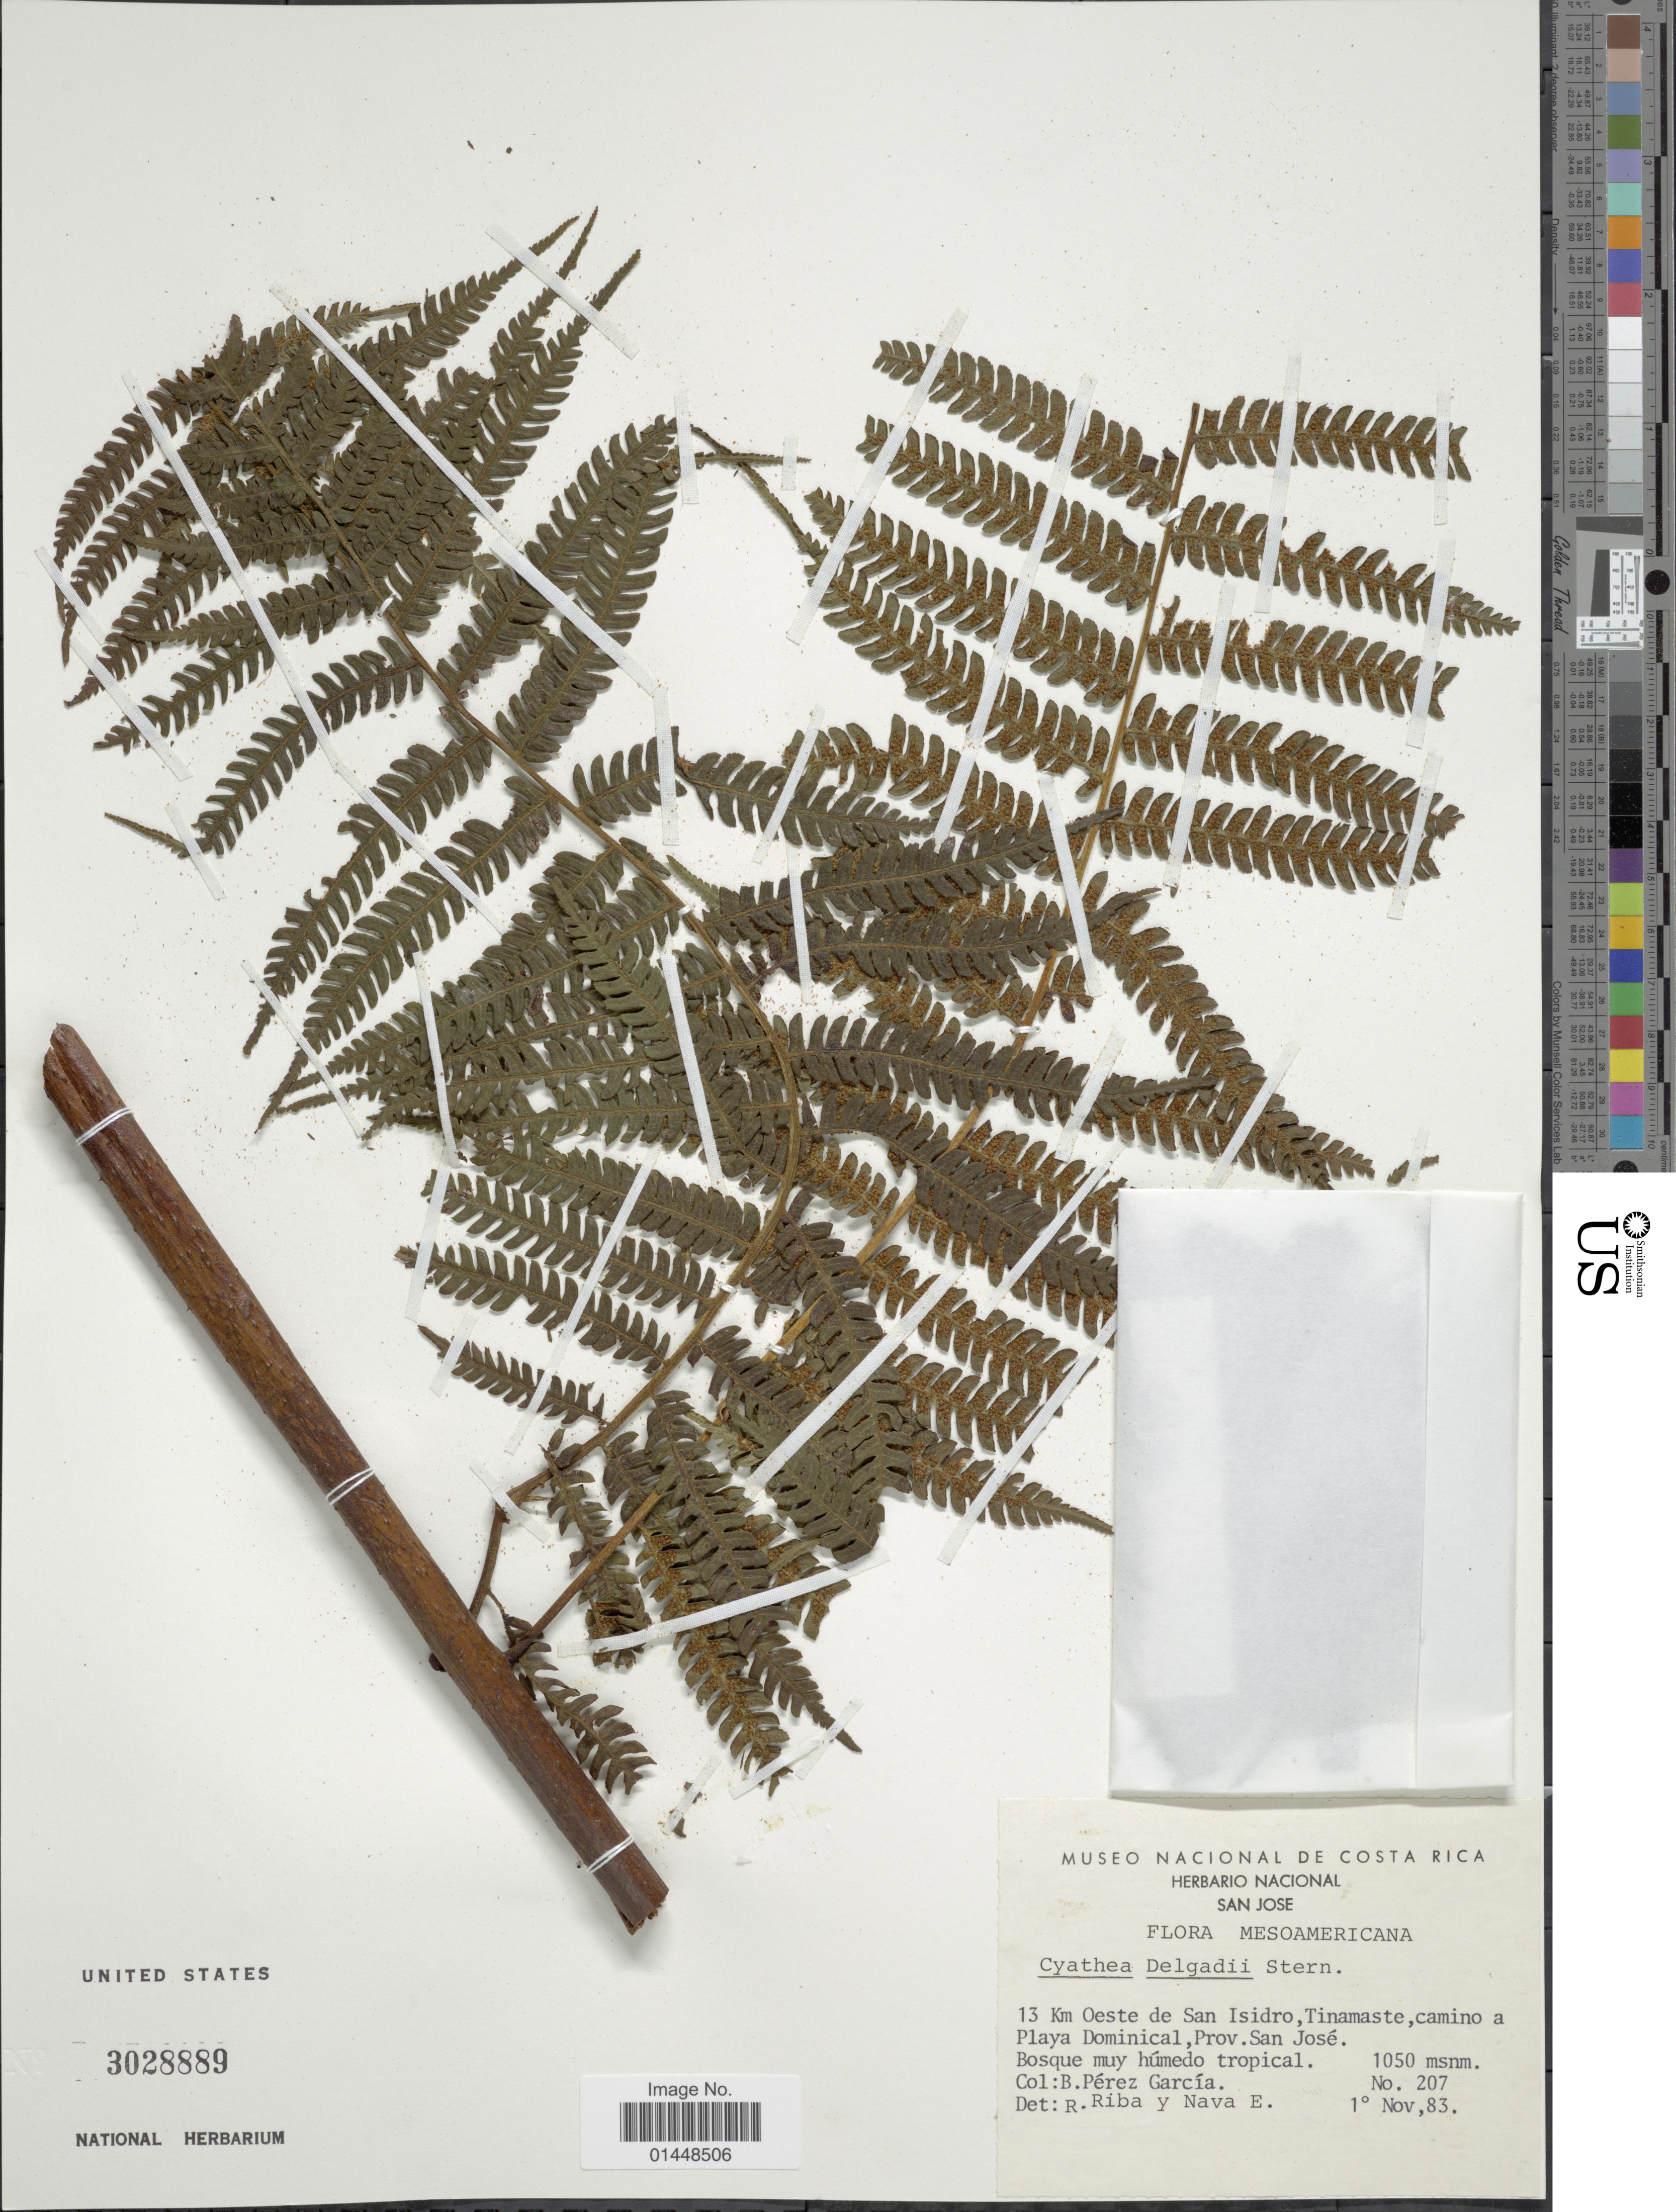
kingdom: Plantae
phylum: Tracheophyta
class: Polypodiopsida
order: Cyatheales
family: Cyatheaceae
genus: Cyathea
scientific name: Cyathea delgadii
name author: Pohl ex Sternb.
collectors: B. Perez G.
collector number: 207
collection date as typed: Transcribed d/m/y: 1/11/83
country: Costa Rica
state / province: San José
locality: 13 Km Oeste de San Isidro, Tinamaste, camino a Playa Dominical, Prov. San José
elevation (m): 1050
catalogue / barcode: US 3028889